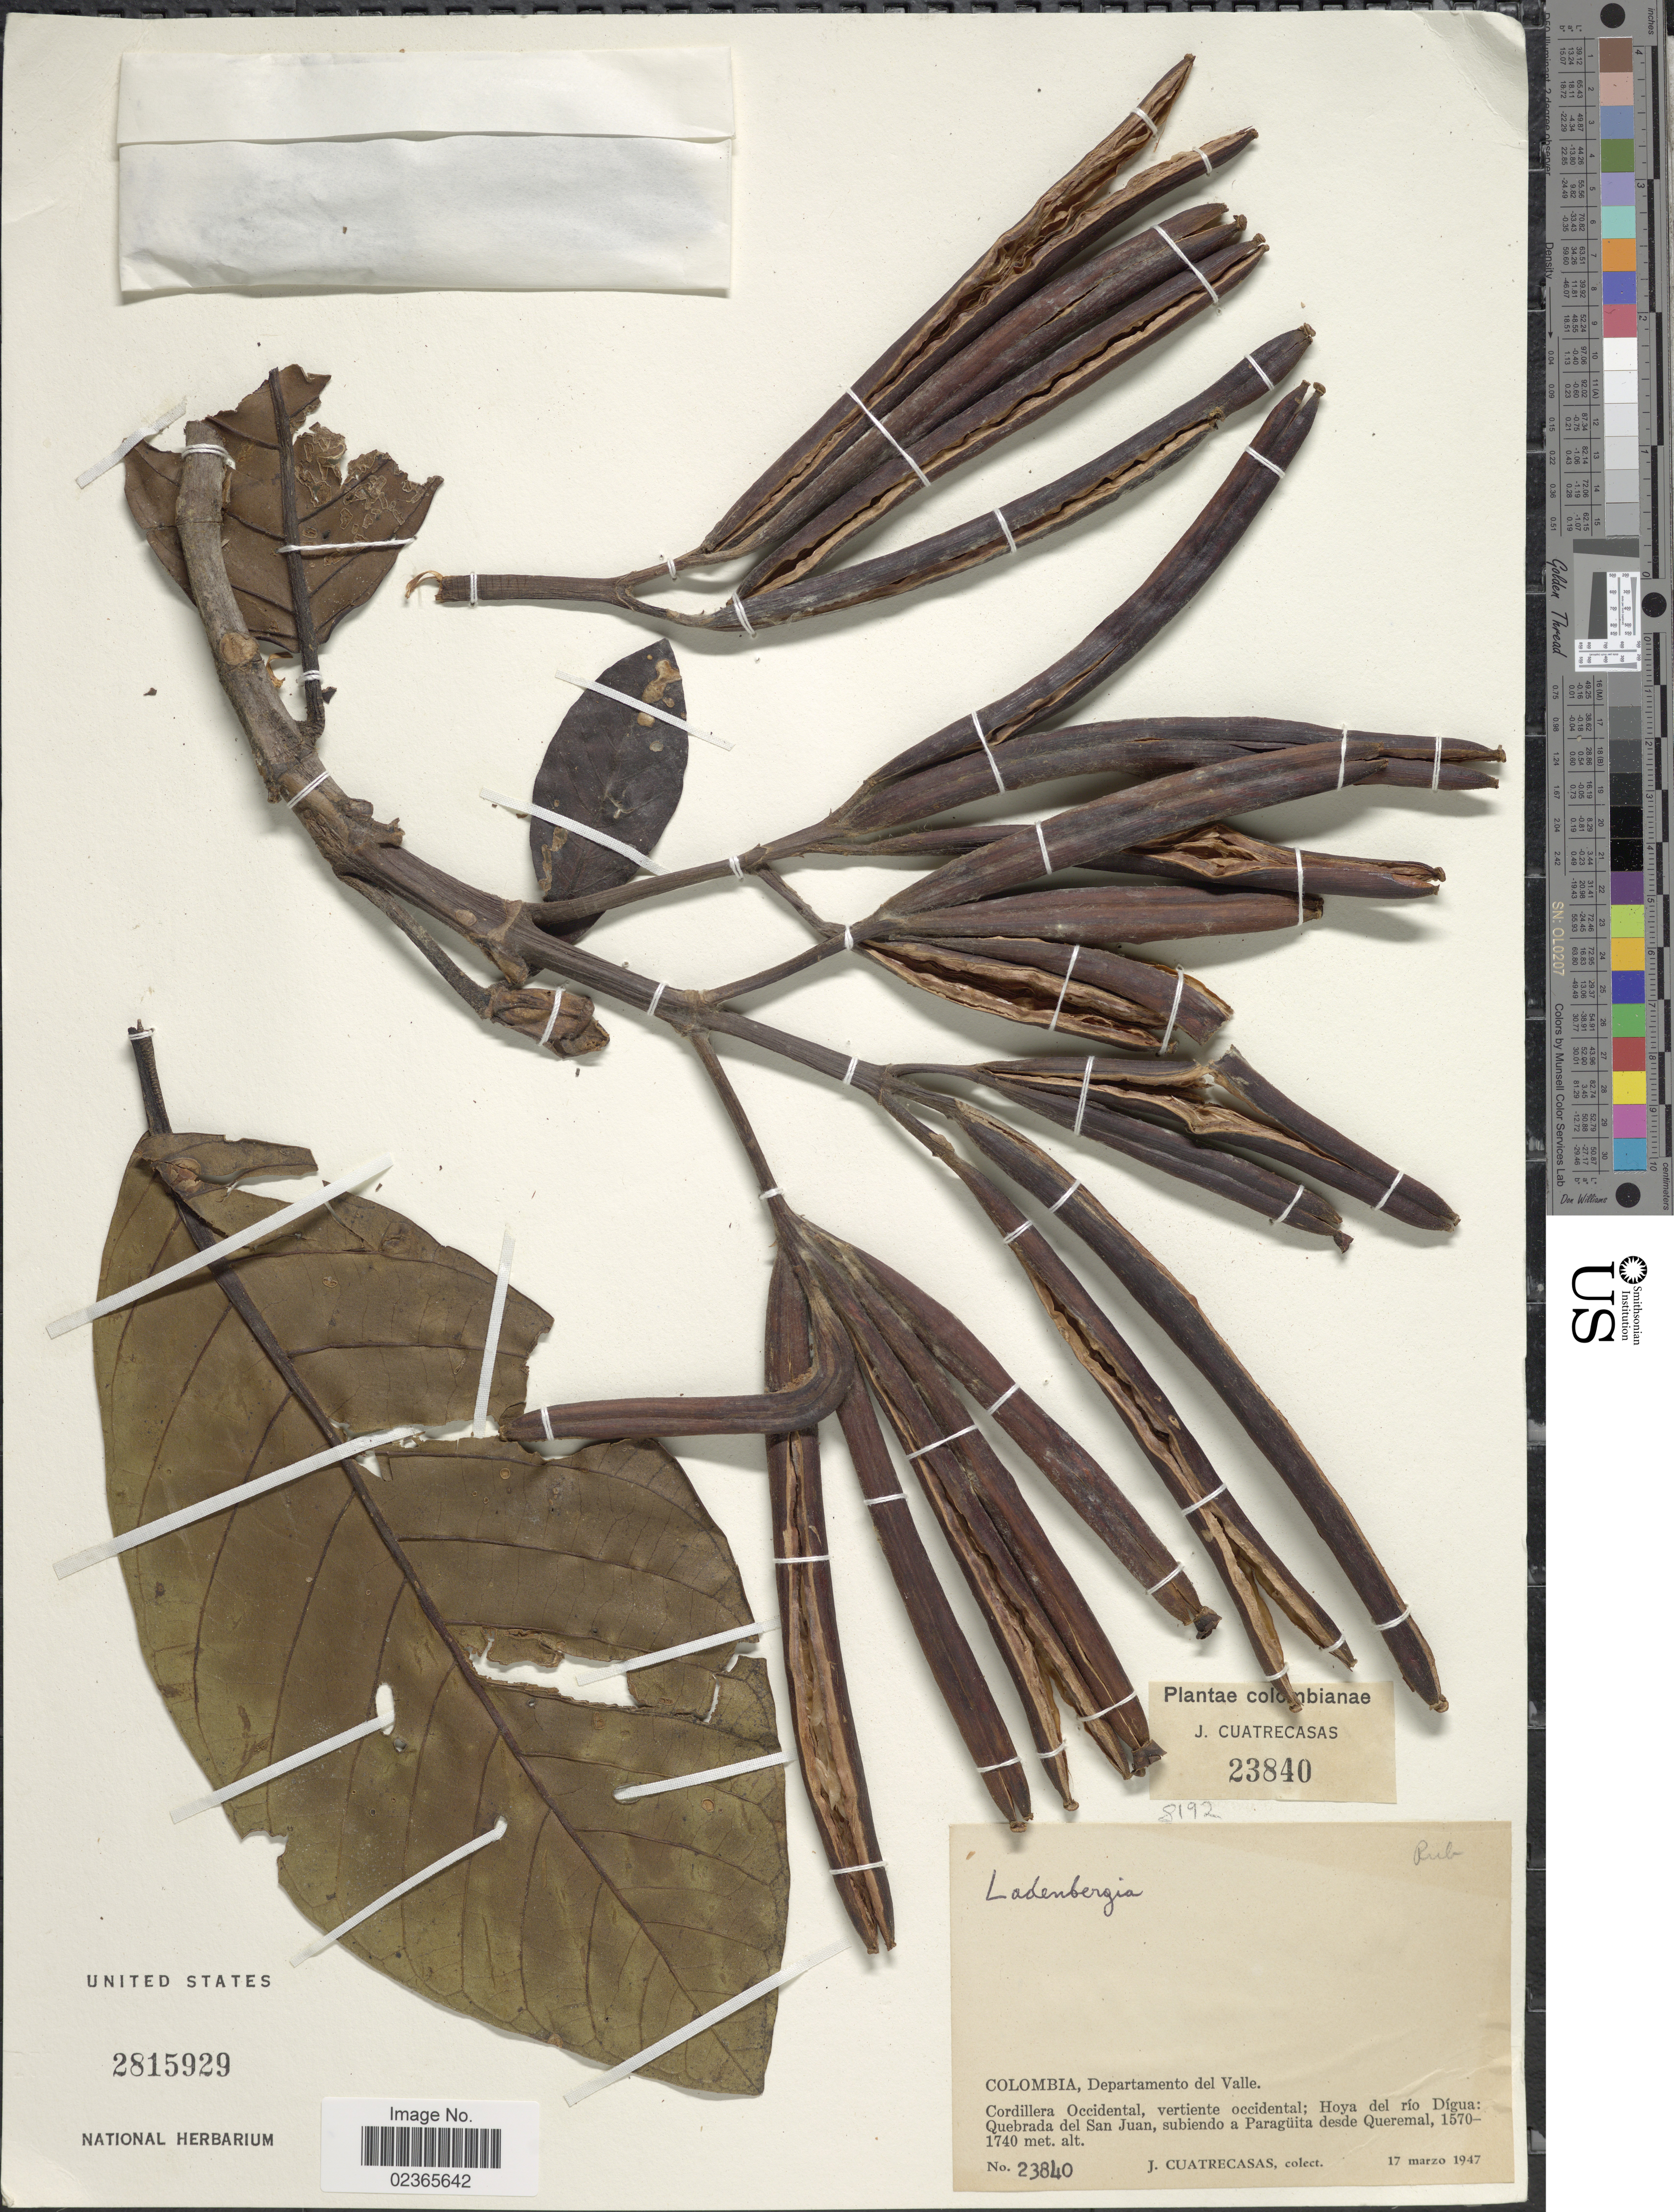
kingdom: Plantae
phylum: Tracheophyta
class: Magnoliopsida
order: Gentianales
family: Rubiaceae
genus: Ladenbergia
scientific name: Ladenbergia sp.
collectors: J. Cuatrecasas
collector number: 23840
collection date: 1947-03-17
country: Colombia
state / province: Valle del Cauca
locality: Departamento del Valle, Cordillera Occidental, vertiente occidental; Hoya del rio Digua: Quebrada del San Juan, Subiendo a Paraguita desde Queremal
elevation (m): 1570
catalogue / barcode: US 2815929